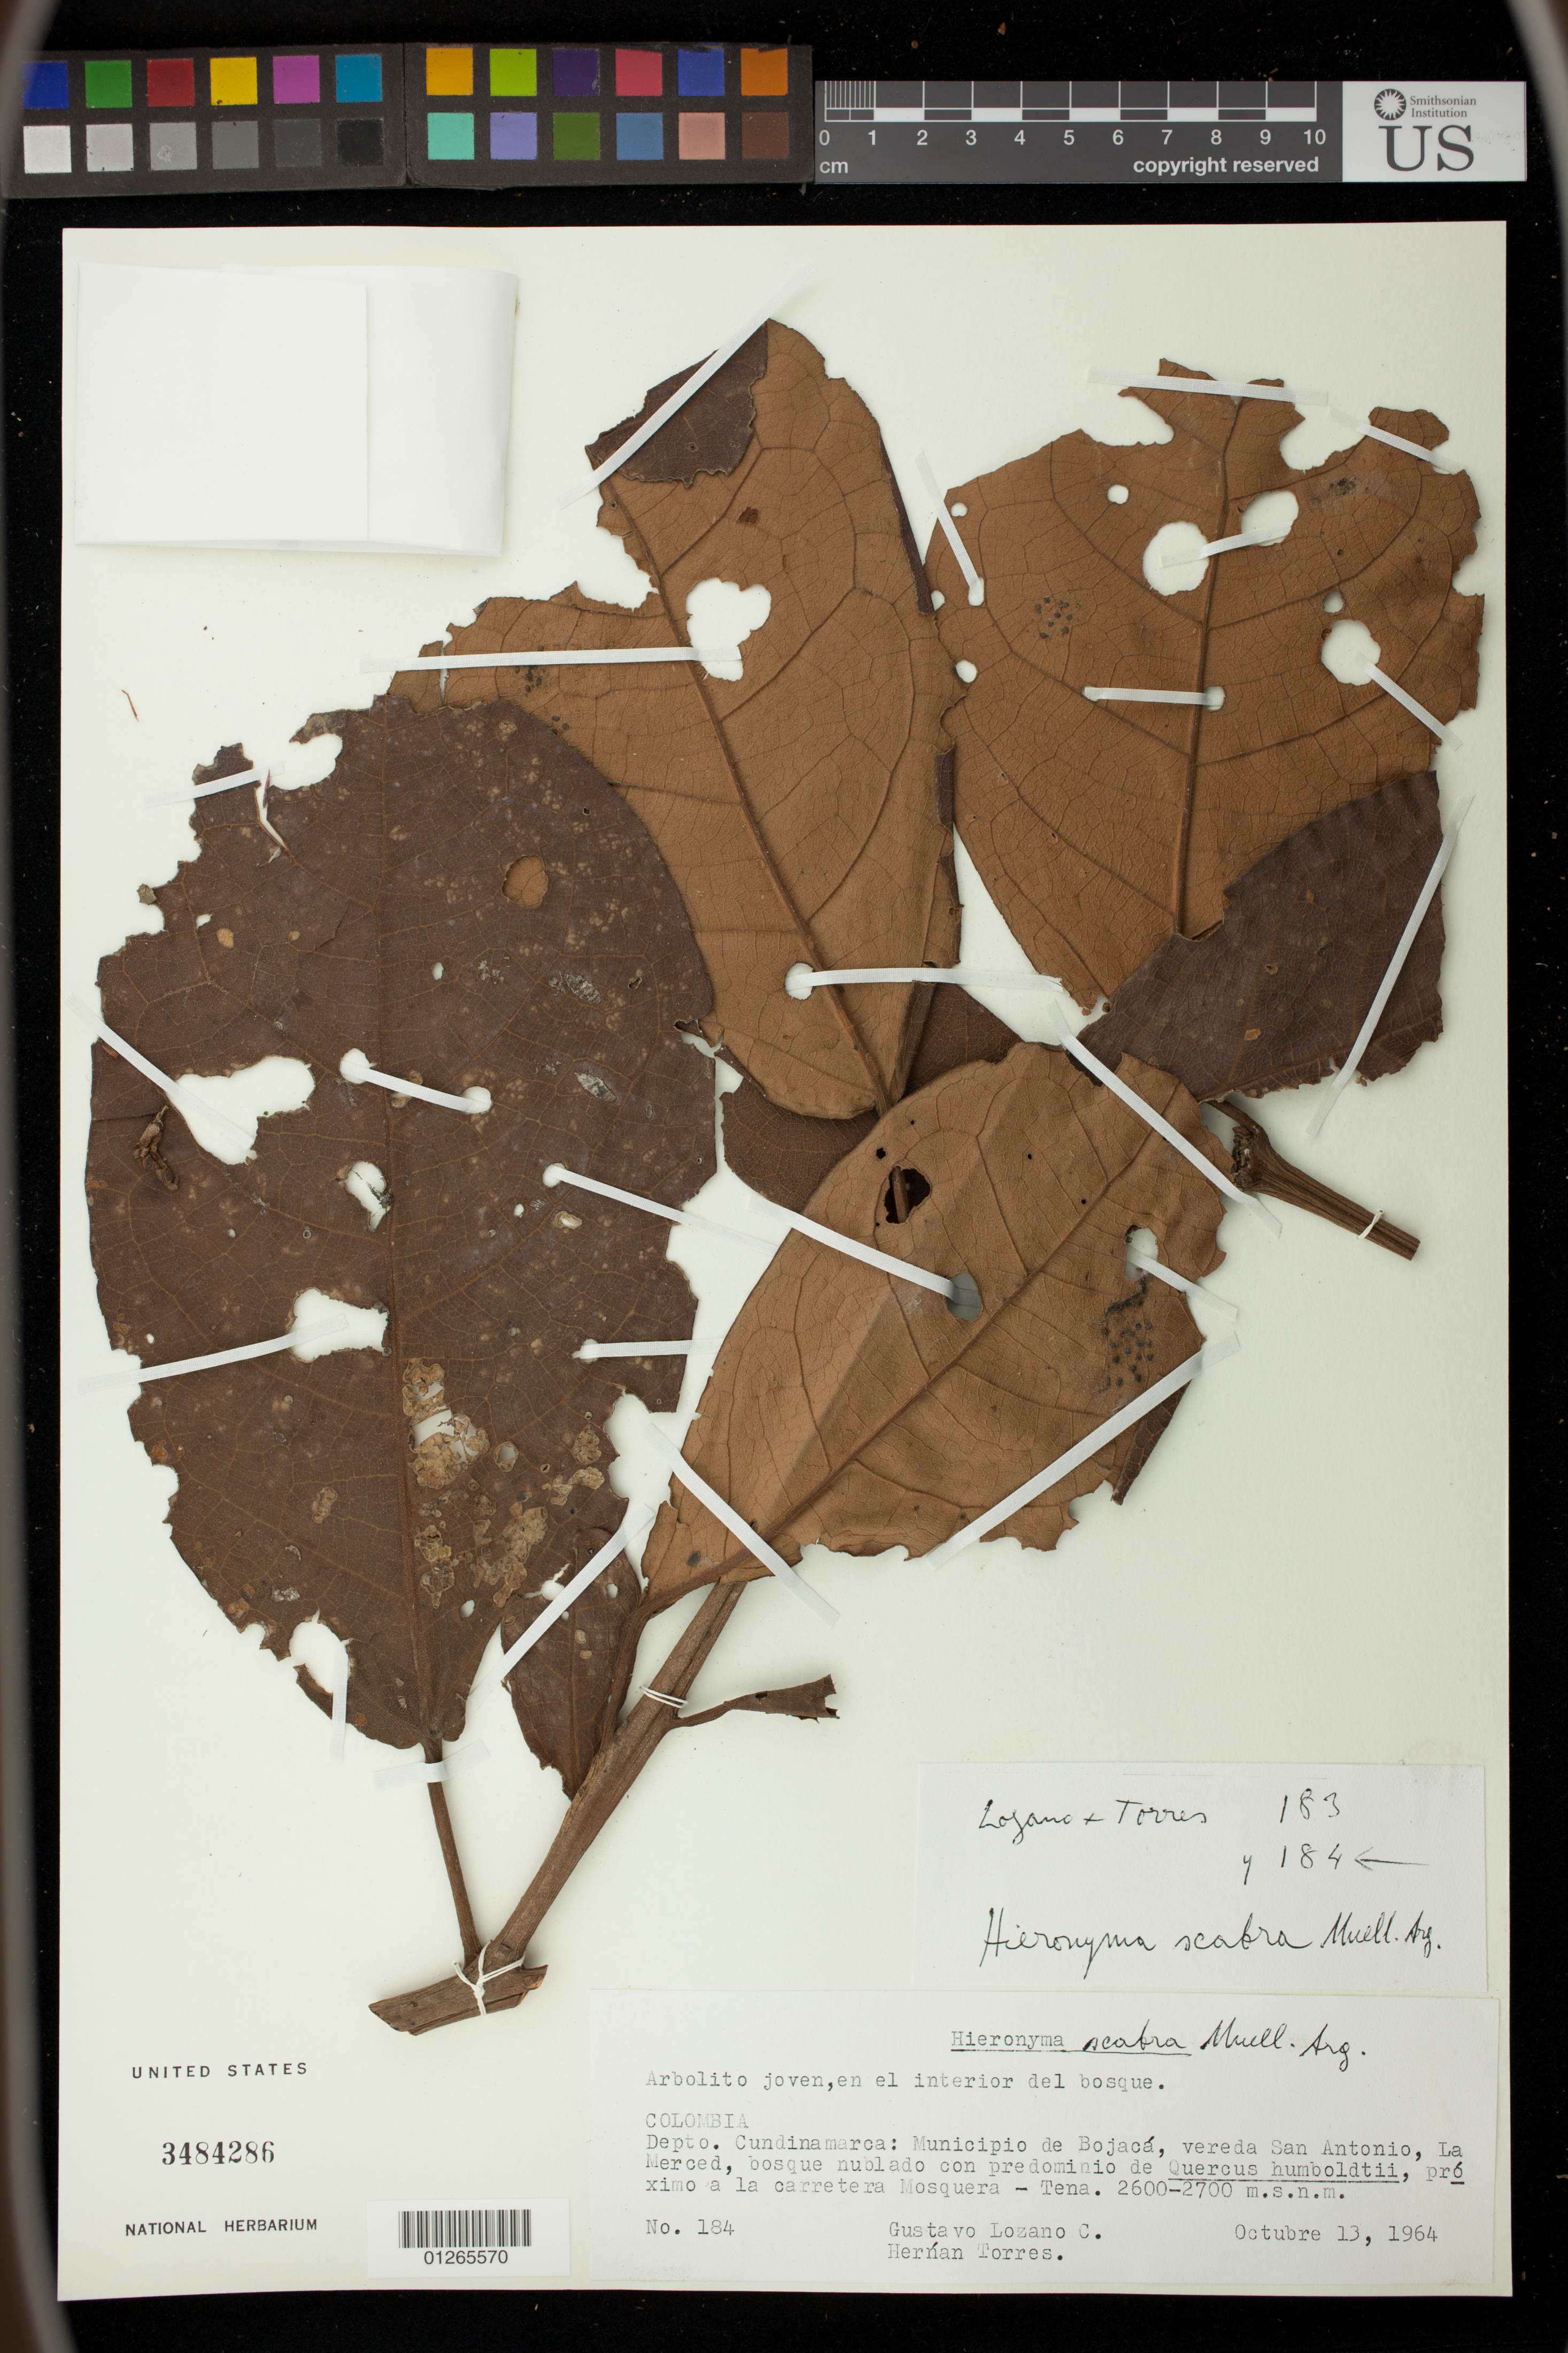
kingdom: Plantae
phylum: Tracheophyta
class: Magnoliopsida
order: Malpighiales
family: Phyllanthaceae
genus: Hieronyma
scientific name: Hieronyma scabrida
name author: (Tul.) Müll. Arg.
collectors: G. Lozano-Contreras & H. Torres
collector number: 184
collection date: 1964-10-13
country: Colombia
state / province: Cundinamarca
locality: Municipio de Bojaca, vereda San Antonio, La Merced, bosque nublado con perdominio de Quercus humboldtii, proximo a la carretera Mosquera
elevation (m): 2600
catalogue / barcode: US 3484286